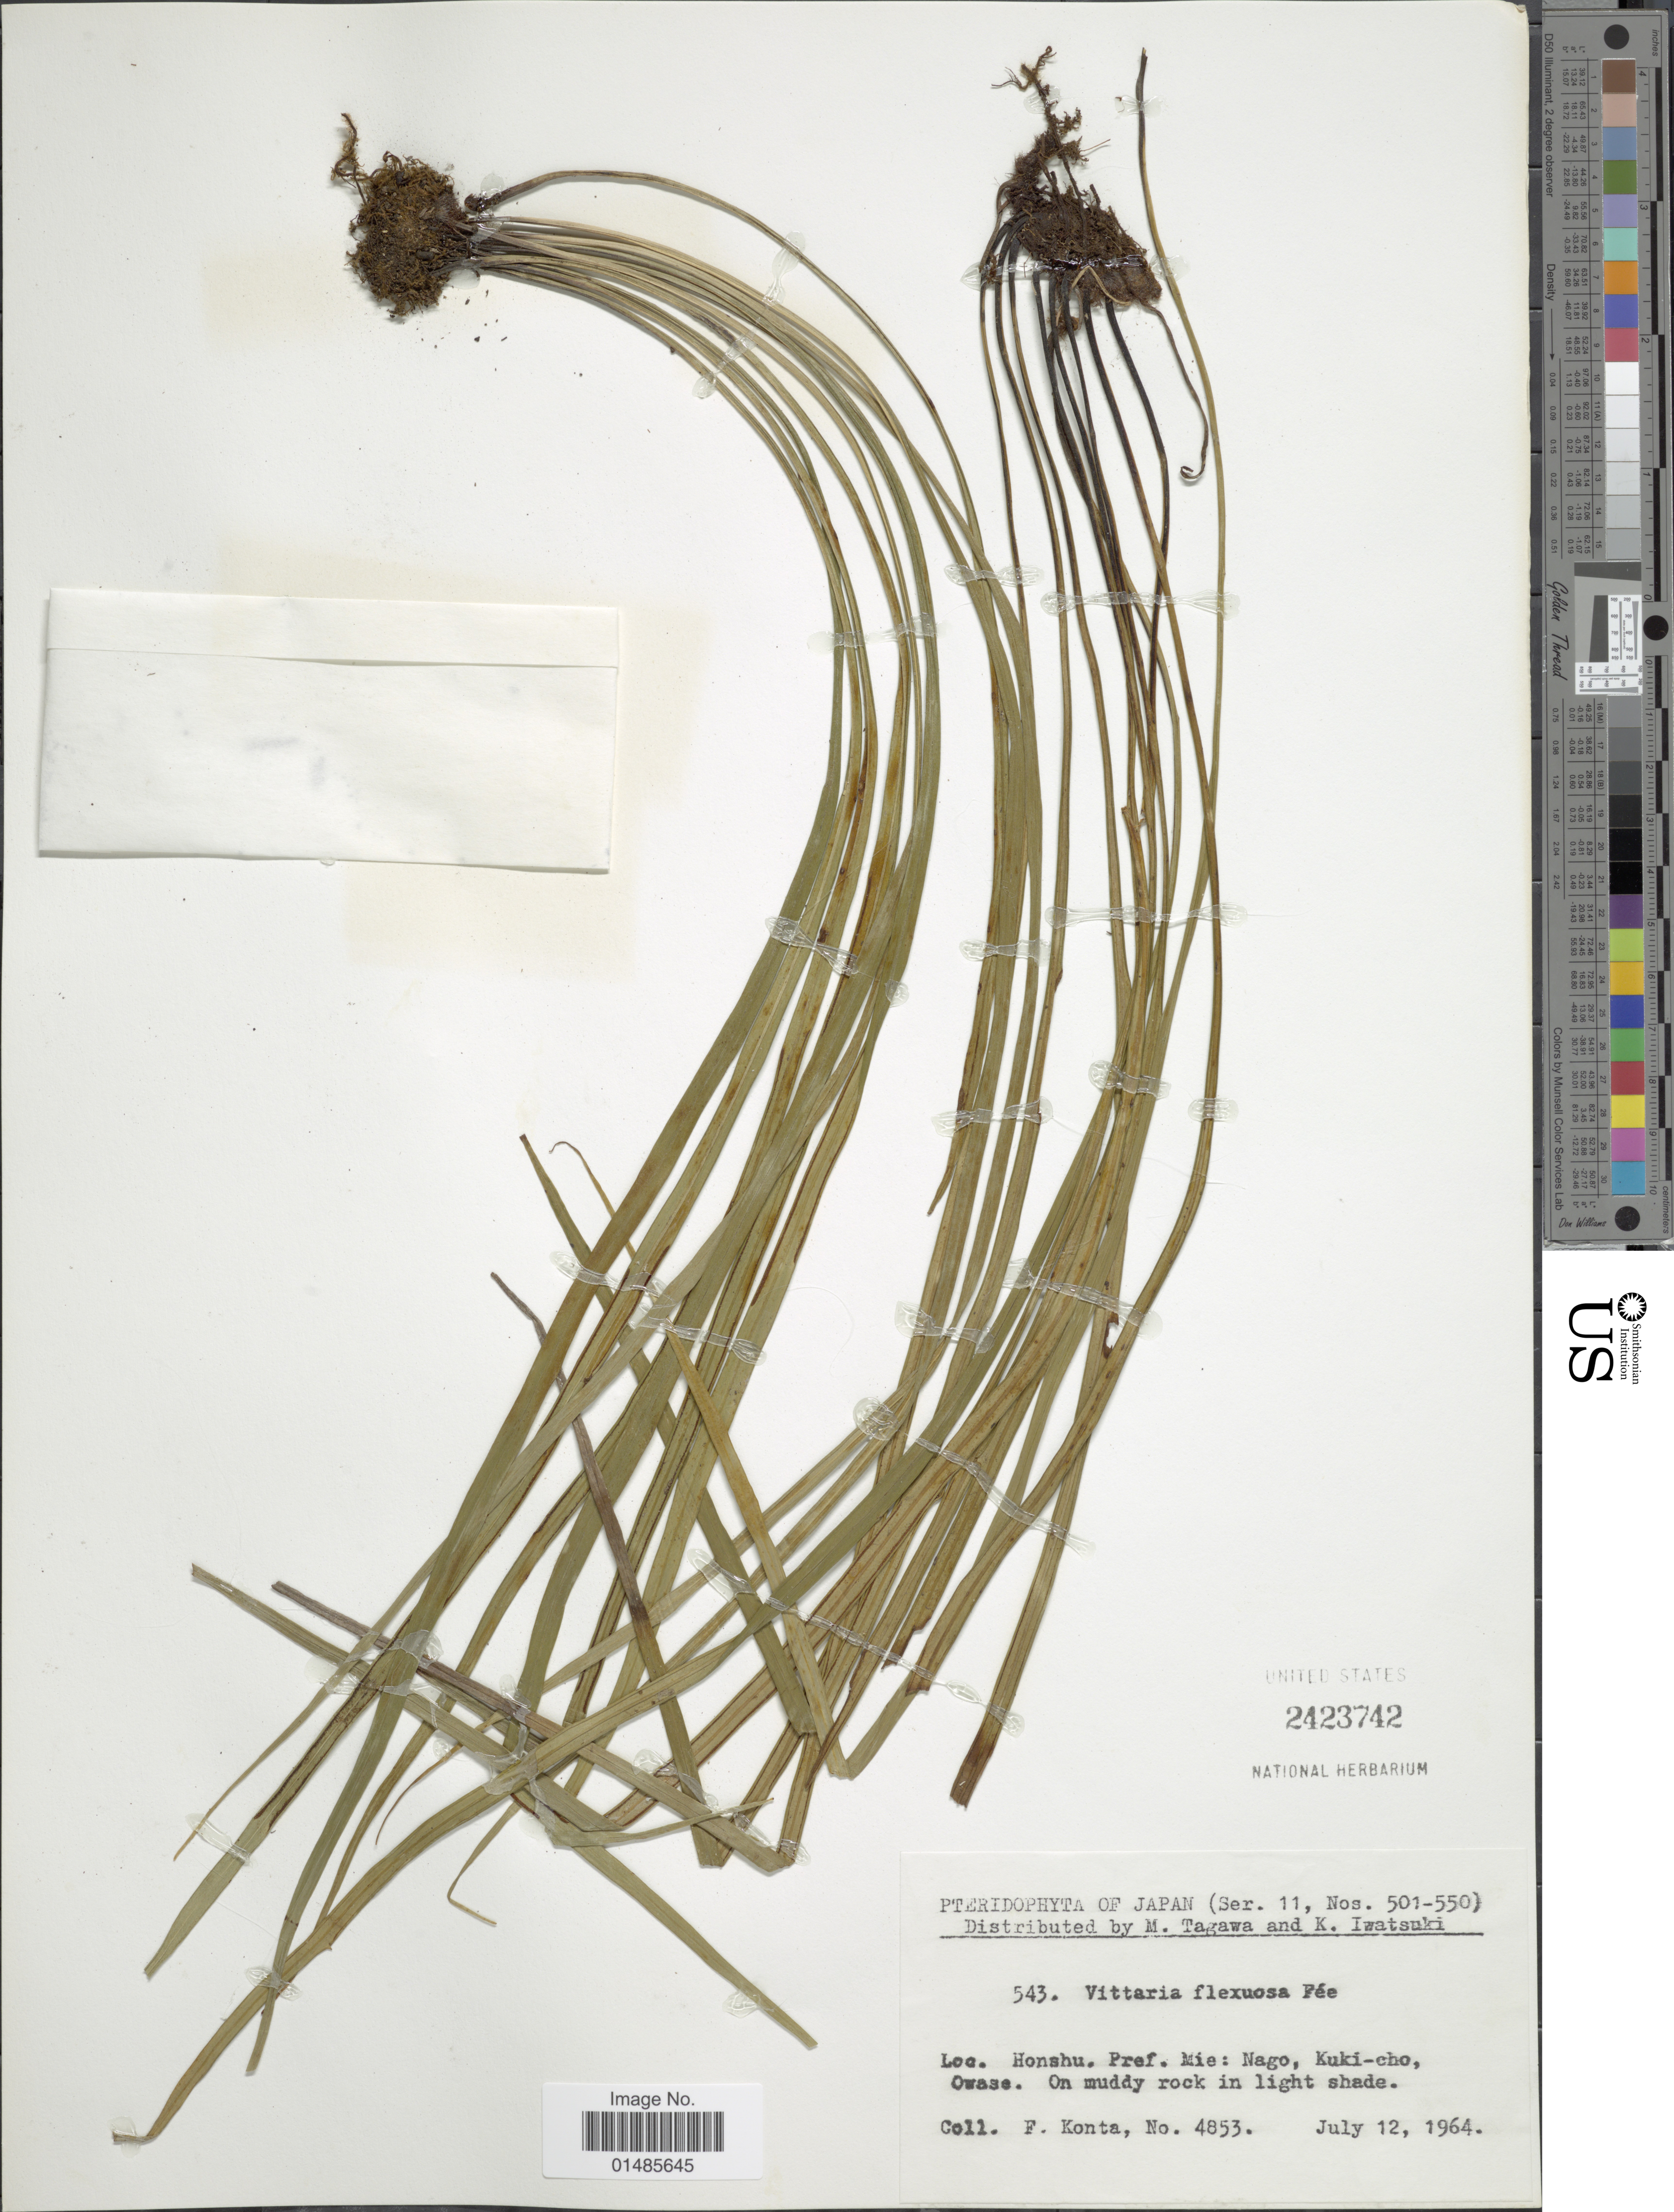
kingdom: Plantae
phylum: Tracheophyta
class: Polypodiopsida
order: Polypodiales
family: Pteridaceae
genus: Haplopteris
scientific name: Haplopteris flexuosa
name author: (Fée) E.H. Crane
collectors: F. Konta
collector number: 4853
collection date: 1964-07-12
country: Japan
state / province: Mie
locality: Honshu. Nago, Kuki-cho, Owase.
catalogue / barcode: US 2423742